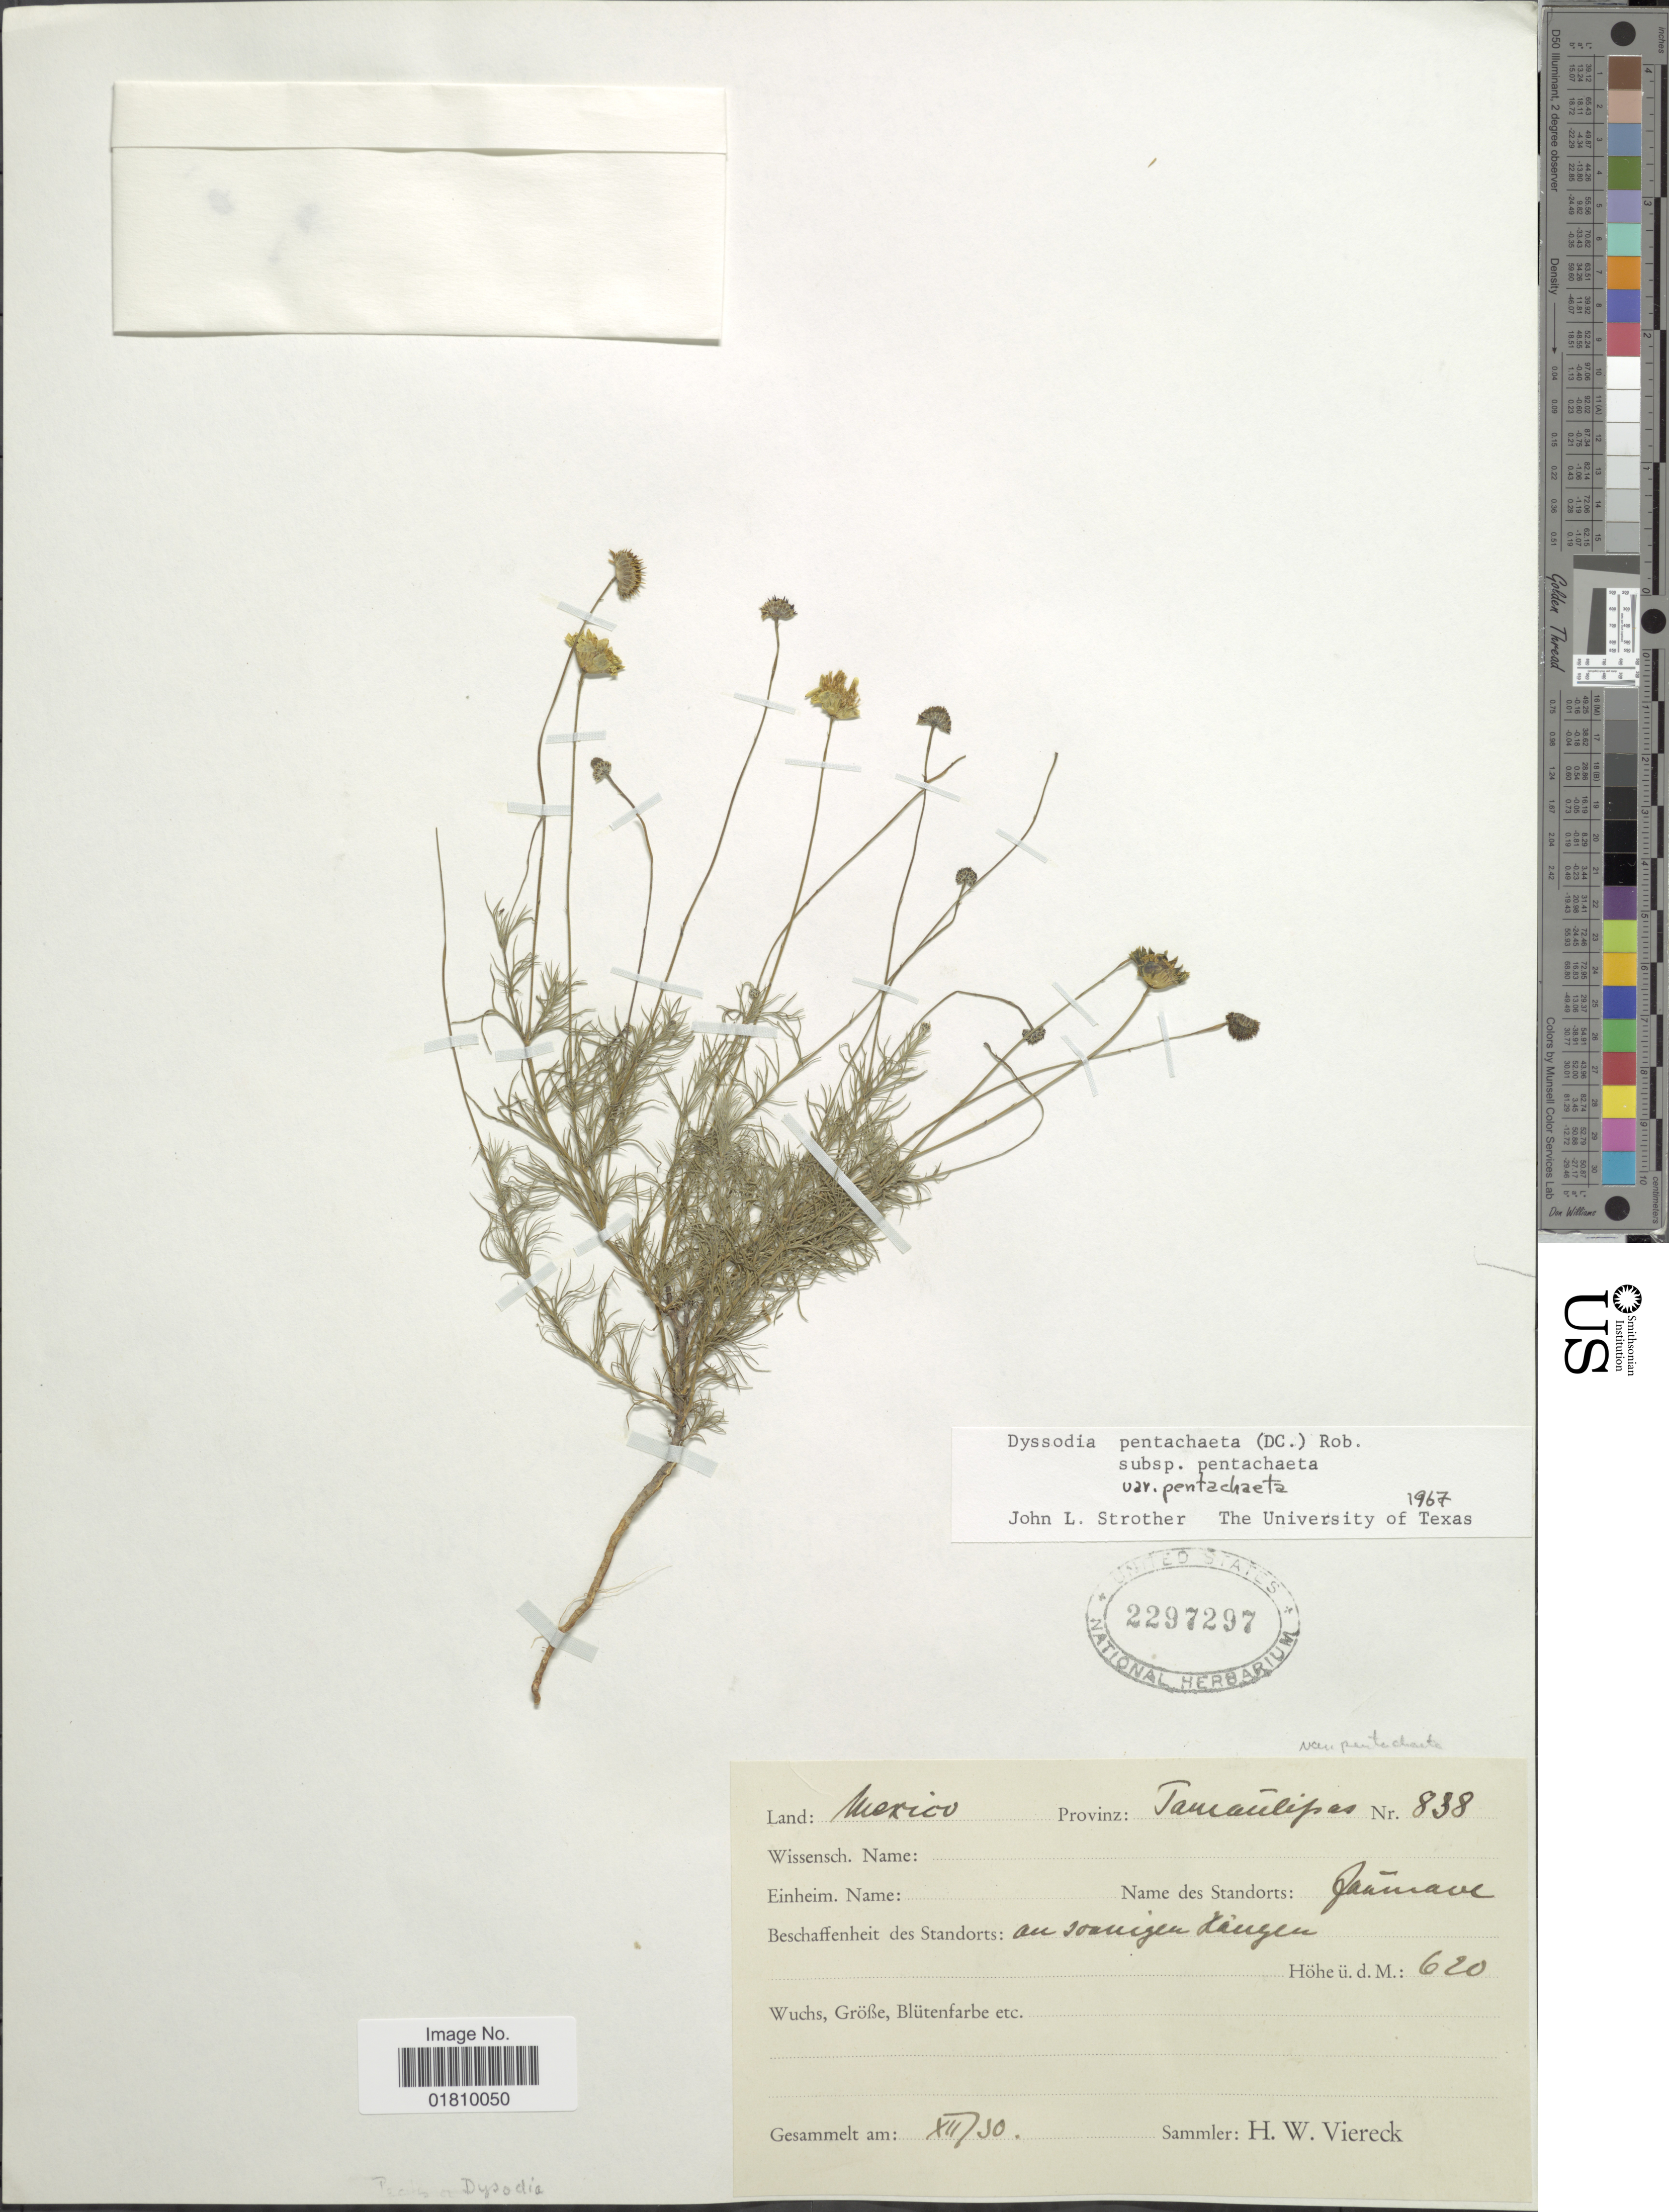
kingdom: Plantae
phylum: Tracheophyta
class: Magnoliopsida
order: Asterales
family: Asteraceae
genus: Thymophylla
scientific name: Thymophylla pentachaeta var. pentachaeta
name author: (DC.) Small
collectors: H. W. Viereck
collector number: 838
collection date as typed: Transcribed d/m/y: /12/50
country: Mexico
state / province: Tamaulipas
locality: Jaumave, an sonnigen Hangen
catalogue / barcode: US 2297297